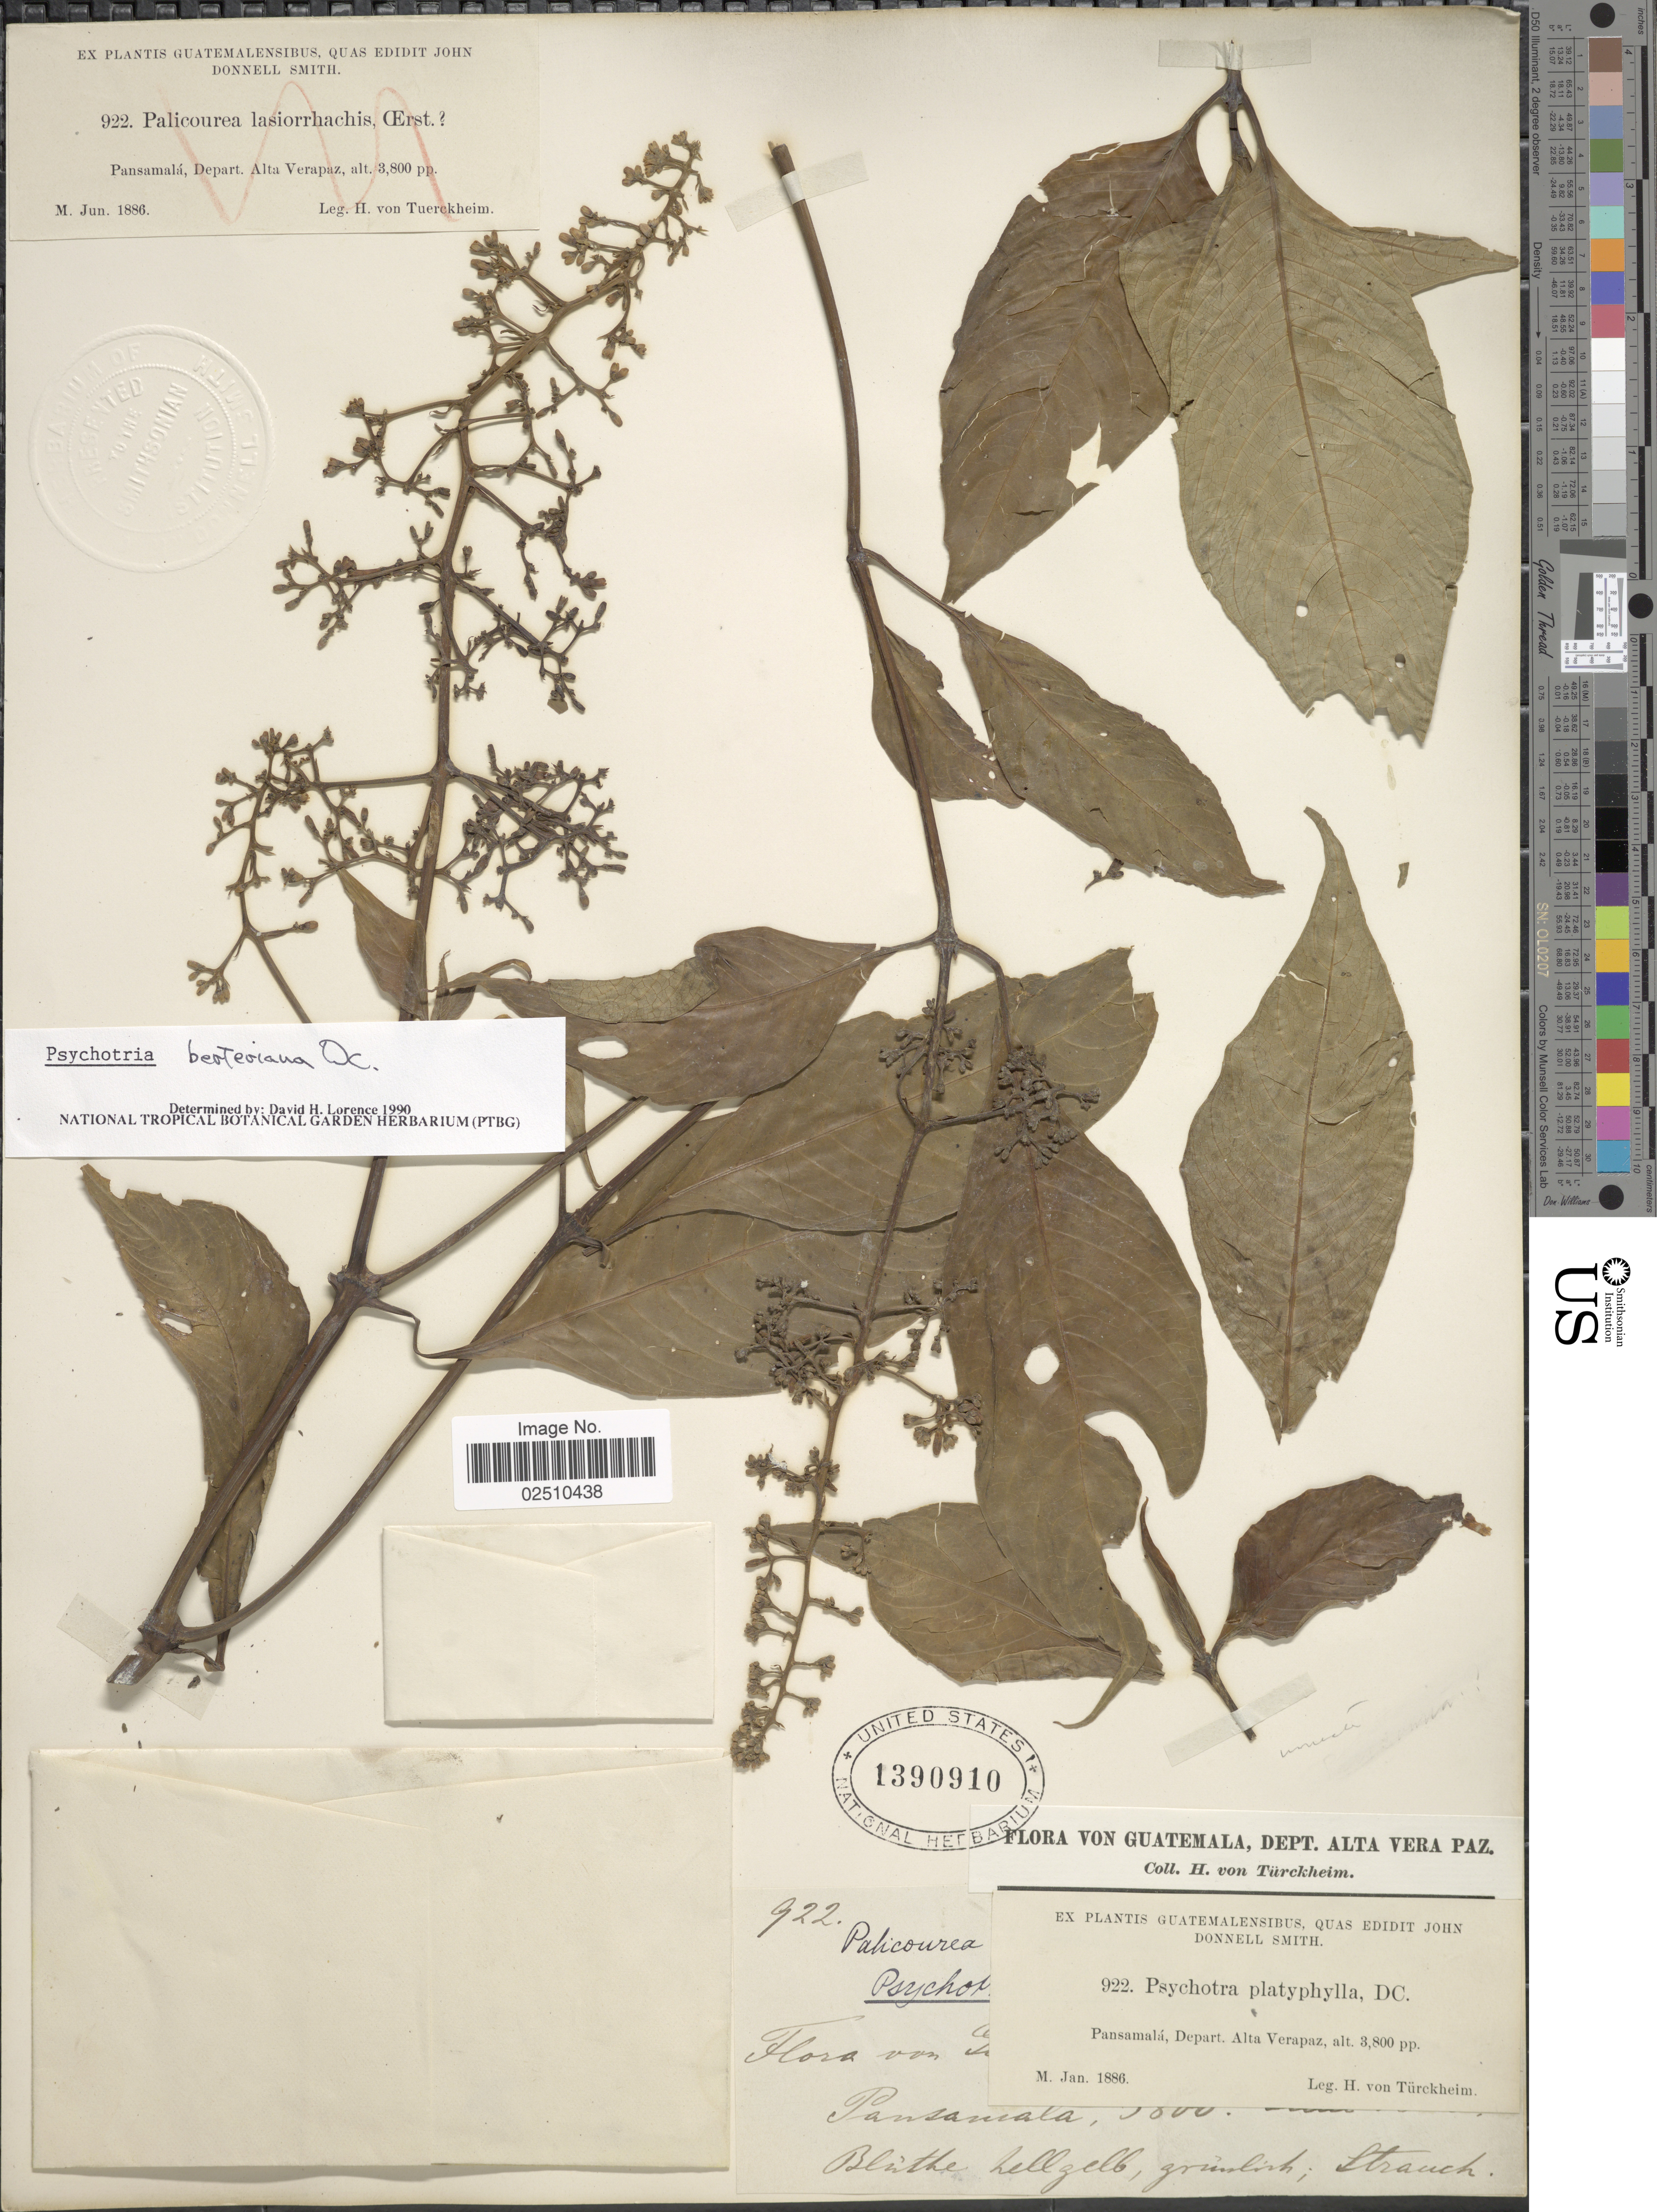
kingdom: Plantae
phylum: Tracheophyta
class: Magnoliopsida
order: Gentianales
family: Rubiaceae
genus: Psychotria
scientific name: Psychotria berteroana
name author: DC.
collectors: H. von Türckheim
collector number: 922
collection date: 1886-01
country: Guatemala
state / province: Alta Verapaz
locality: Pansamala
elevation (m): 1158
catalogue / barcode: US 1390910